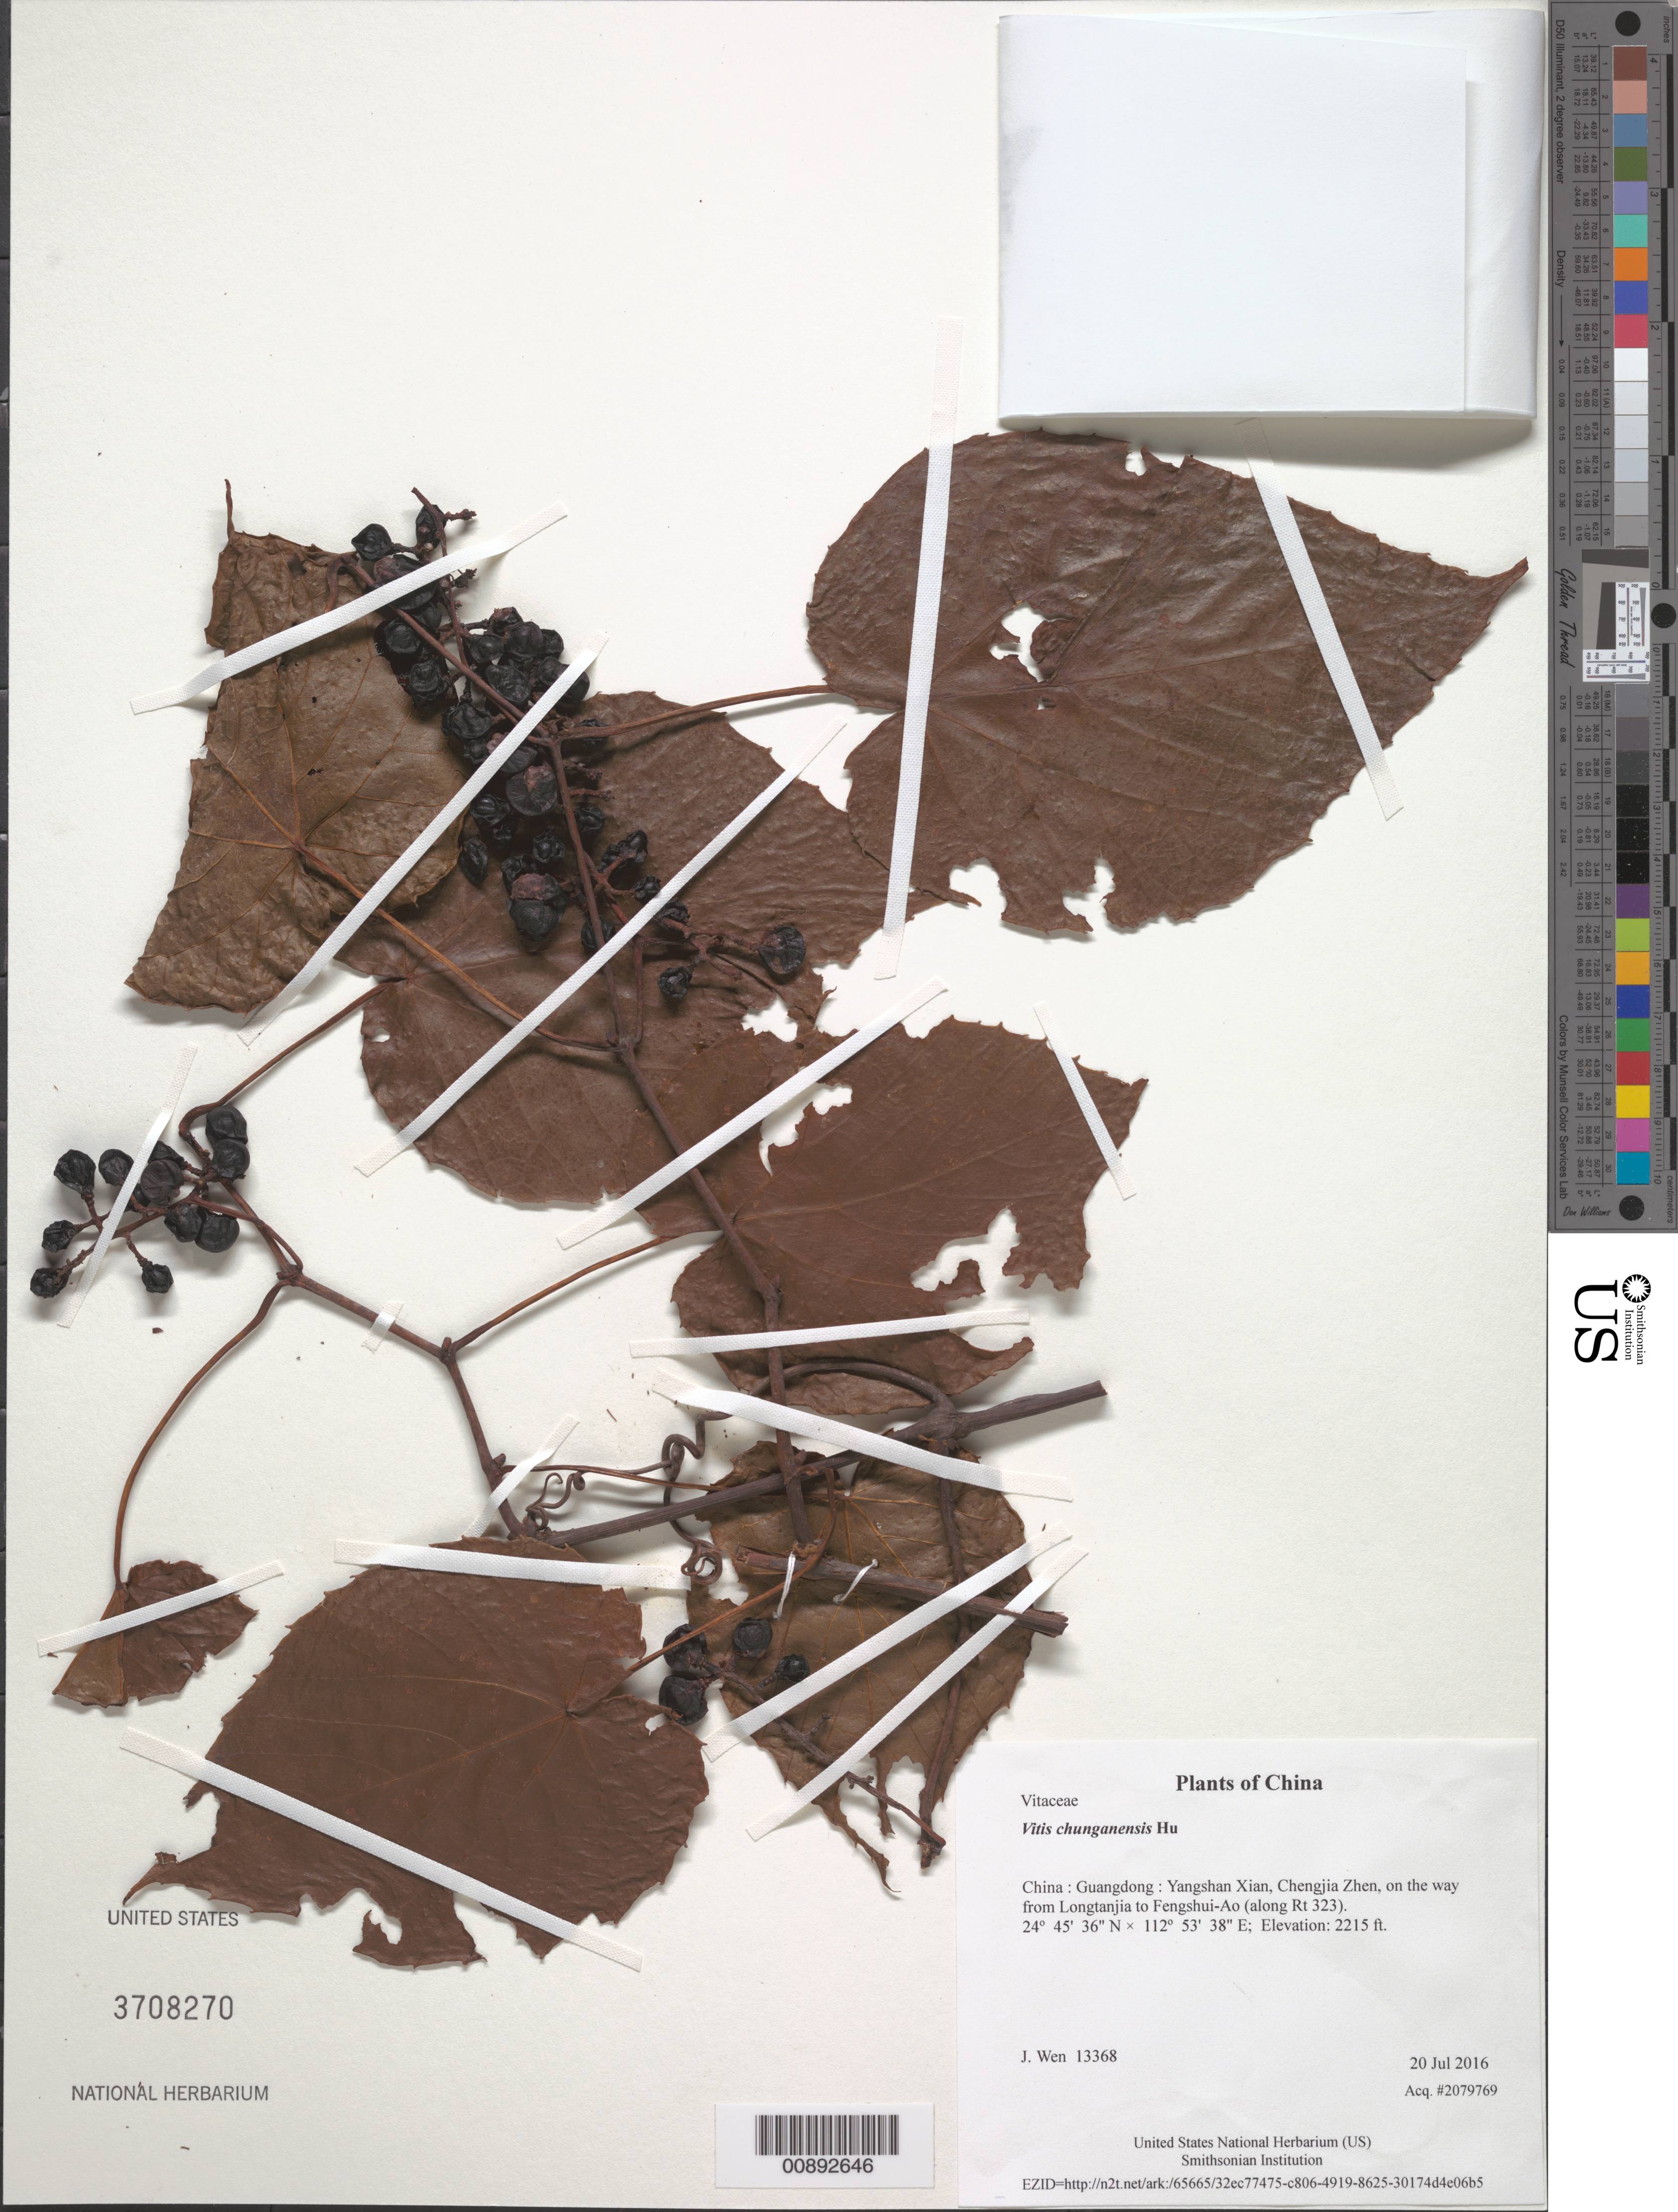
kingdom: Plantae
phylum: Tracheophyta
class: Magnoliopsida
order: Vitales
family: Vitaceae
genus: Vitis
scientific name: Vitis chunganensis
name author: Hu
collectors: J. Wen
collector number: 13368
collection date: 2016-07-20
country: China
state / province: Guangdong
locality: Yangshan Xian, Chengjia Zhen, on the way from Longtanjia to Fengshui-Ao (along Rt 323)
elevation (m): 675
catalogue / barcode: US 3708270